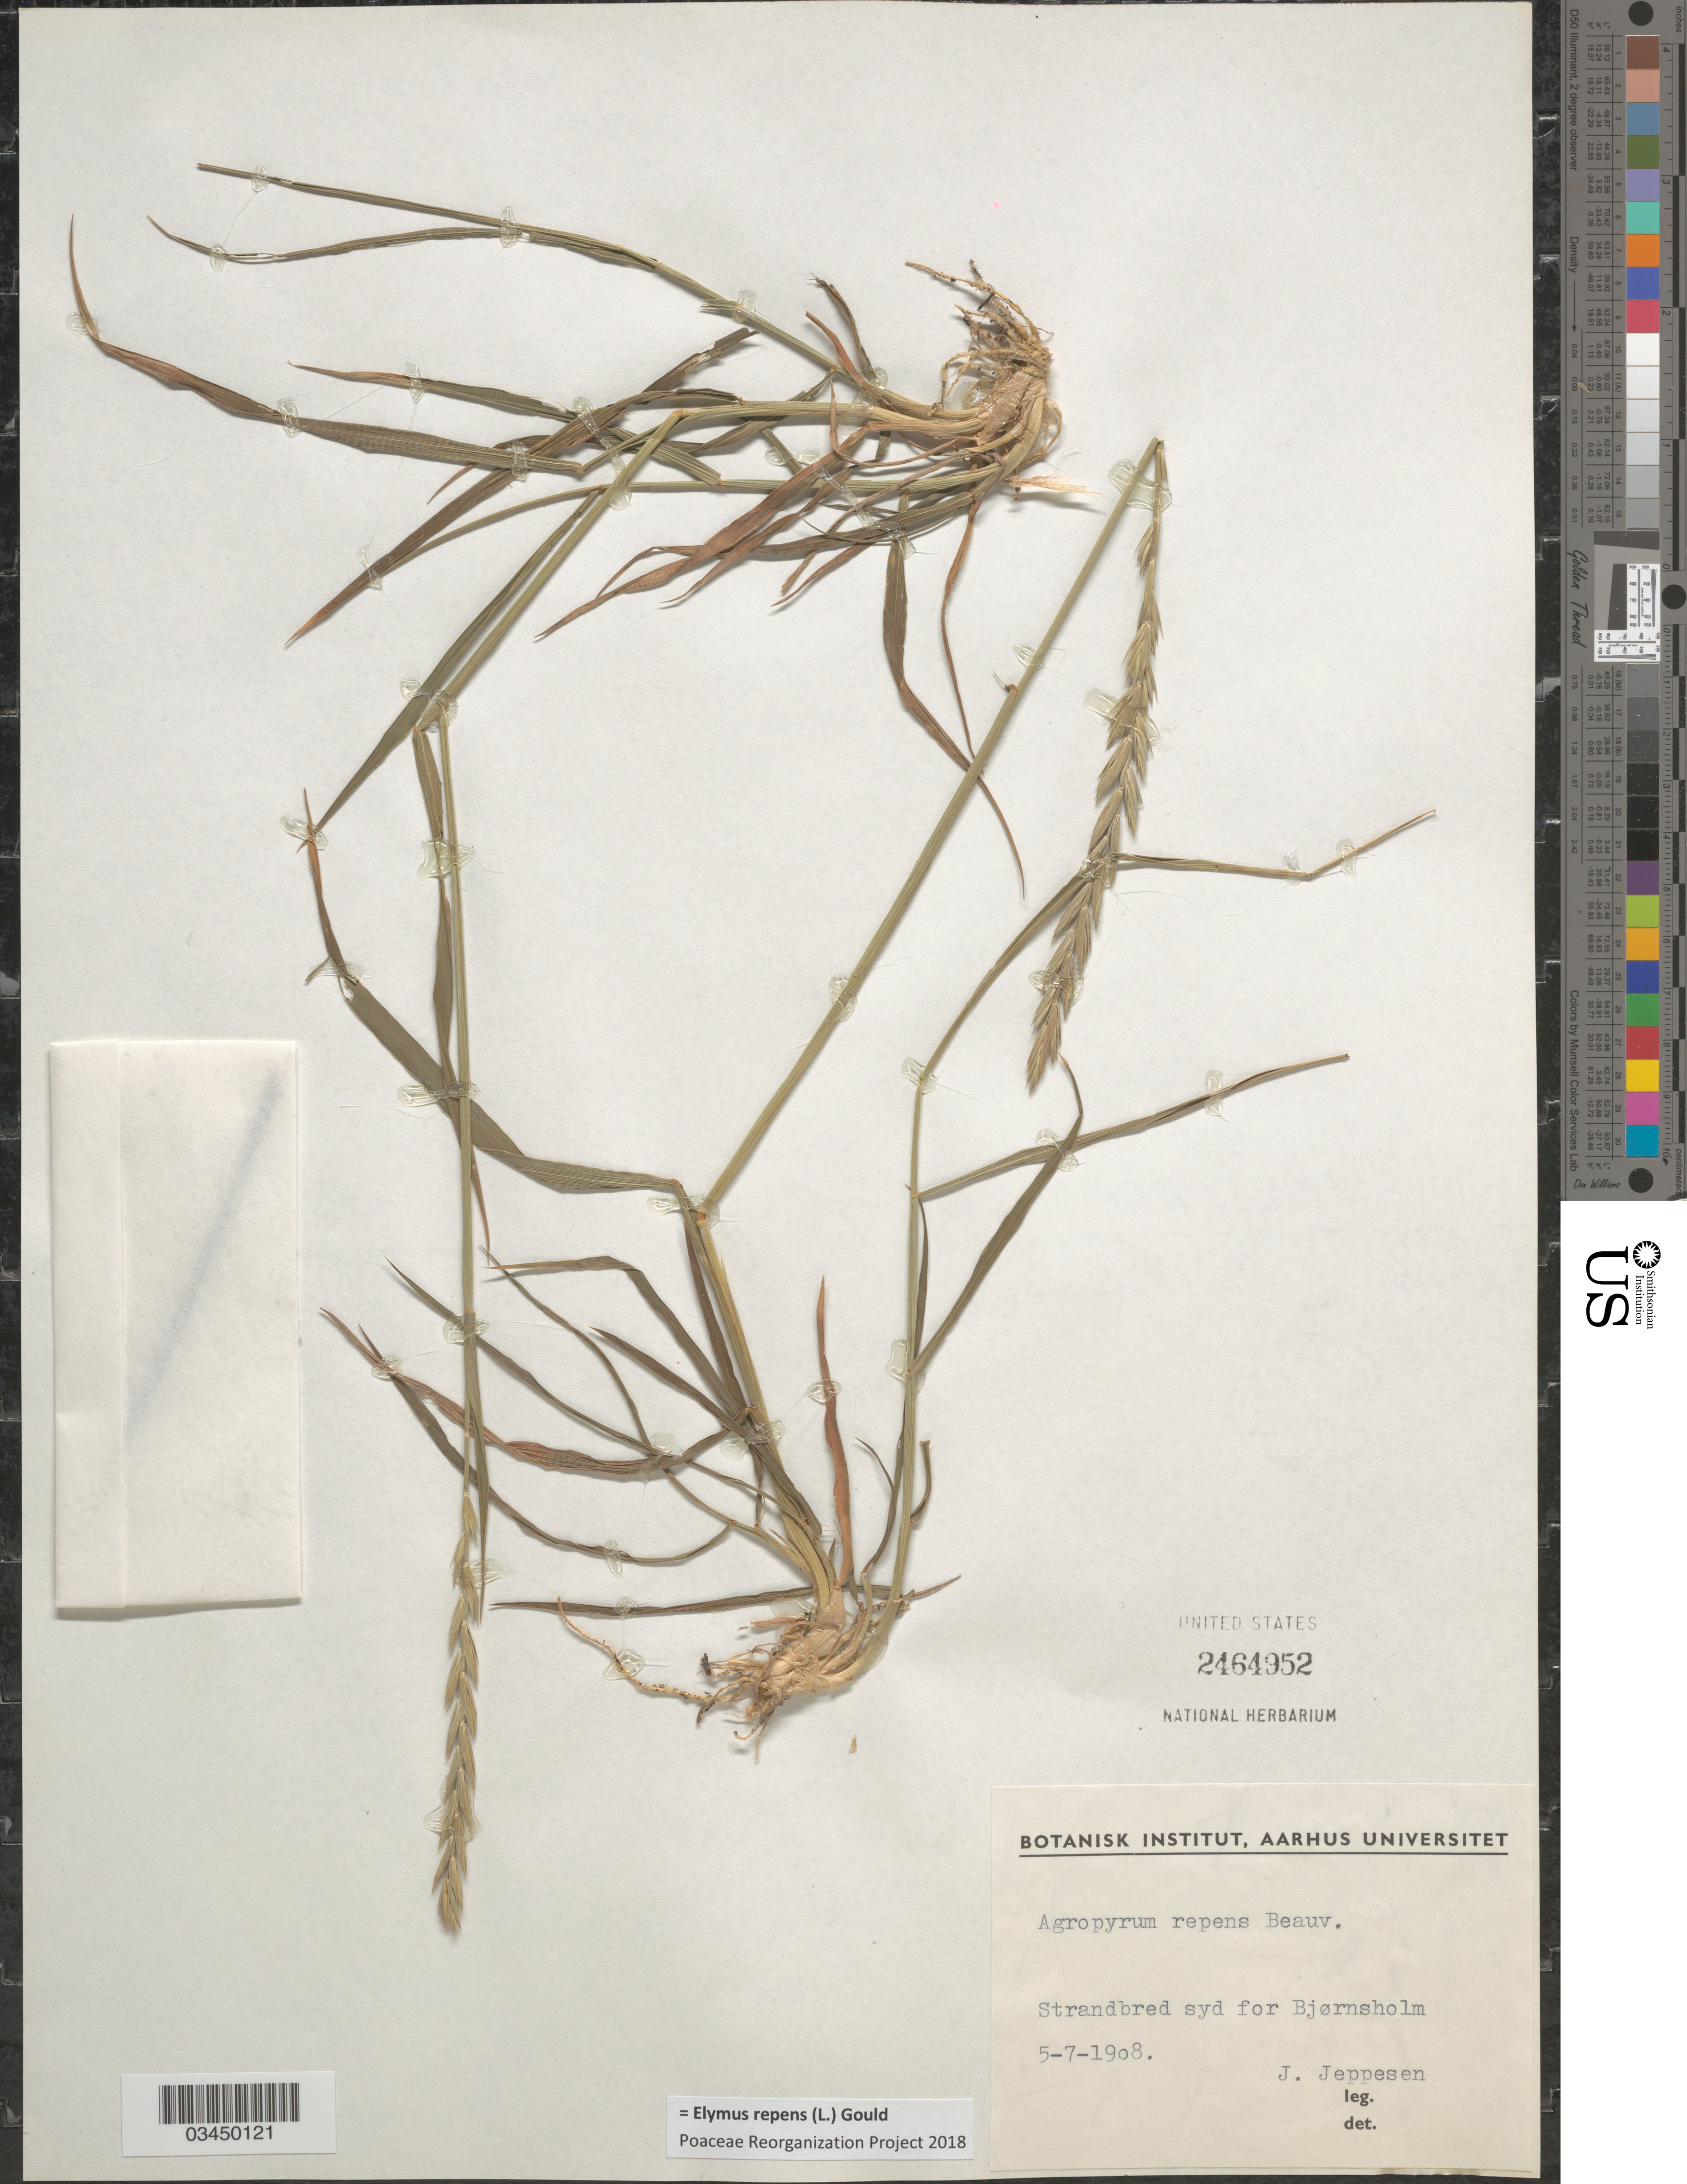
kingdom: Plantae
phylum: Tracheophyta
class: Liliopsida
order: Poales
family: Poaceae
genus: Elymus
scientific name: Elymus repens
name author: (L.) Gould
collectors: J. Jeppesen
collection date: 1908-07-05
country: Denmark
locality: Strandbred syd for Bjørnsholm.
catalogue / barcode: US 2464952